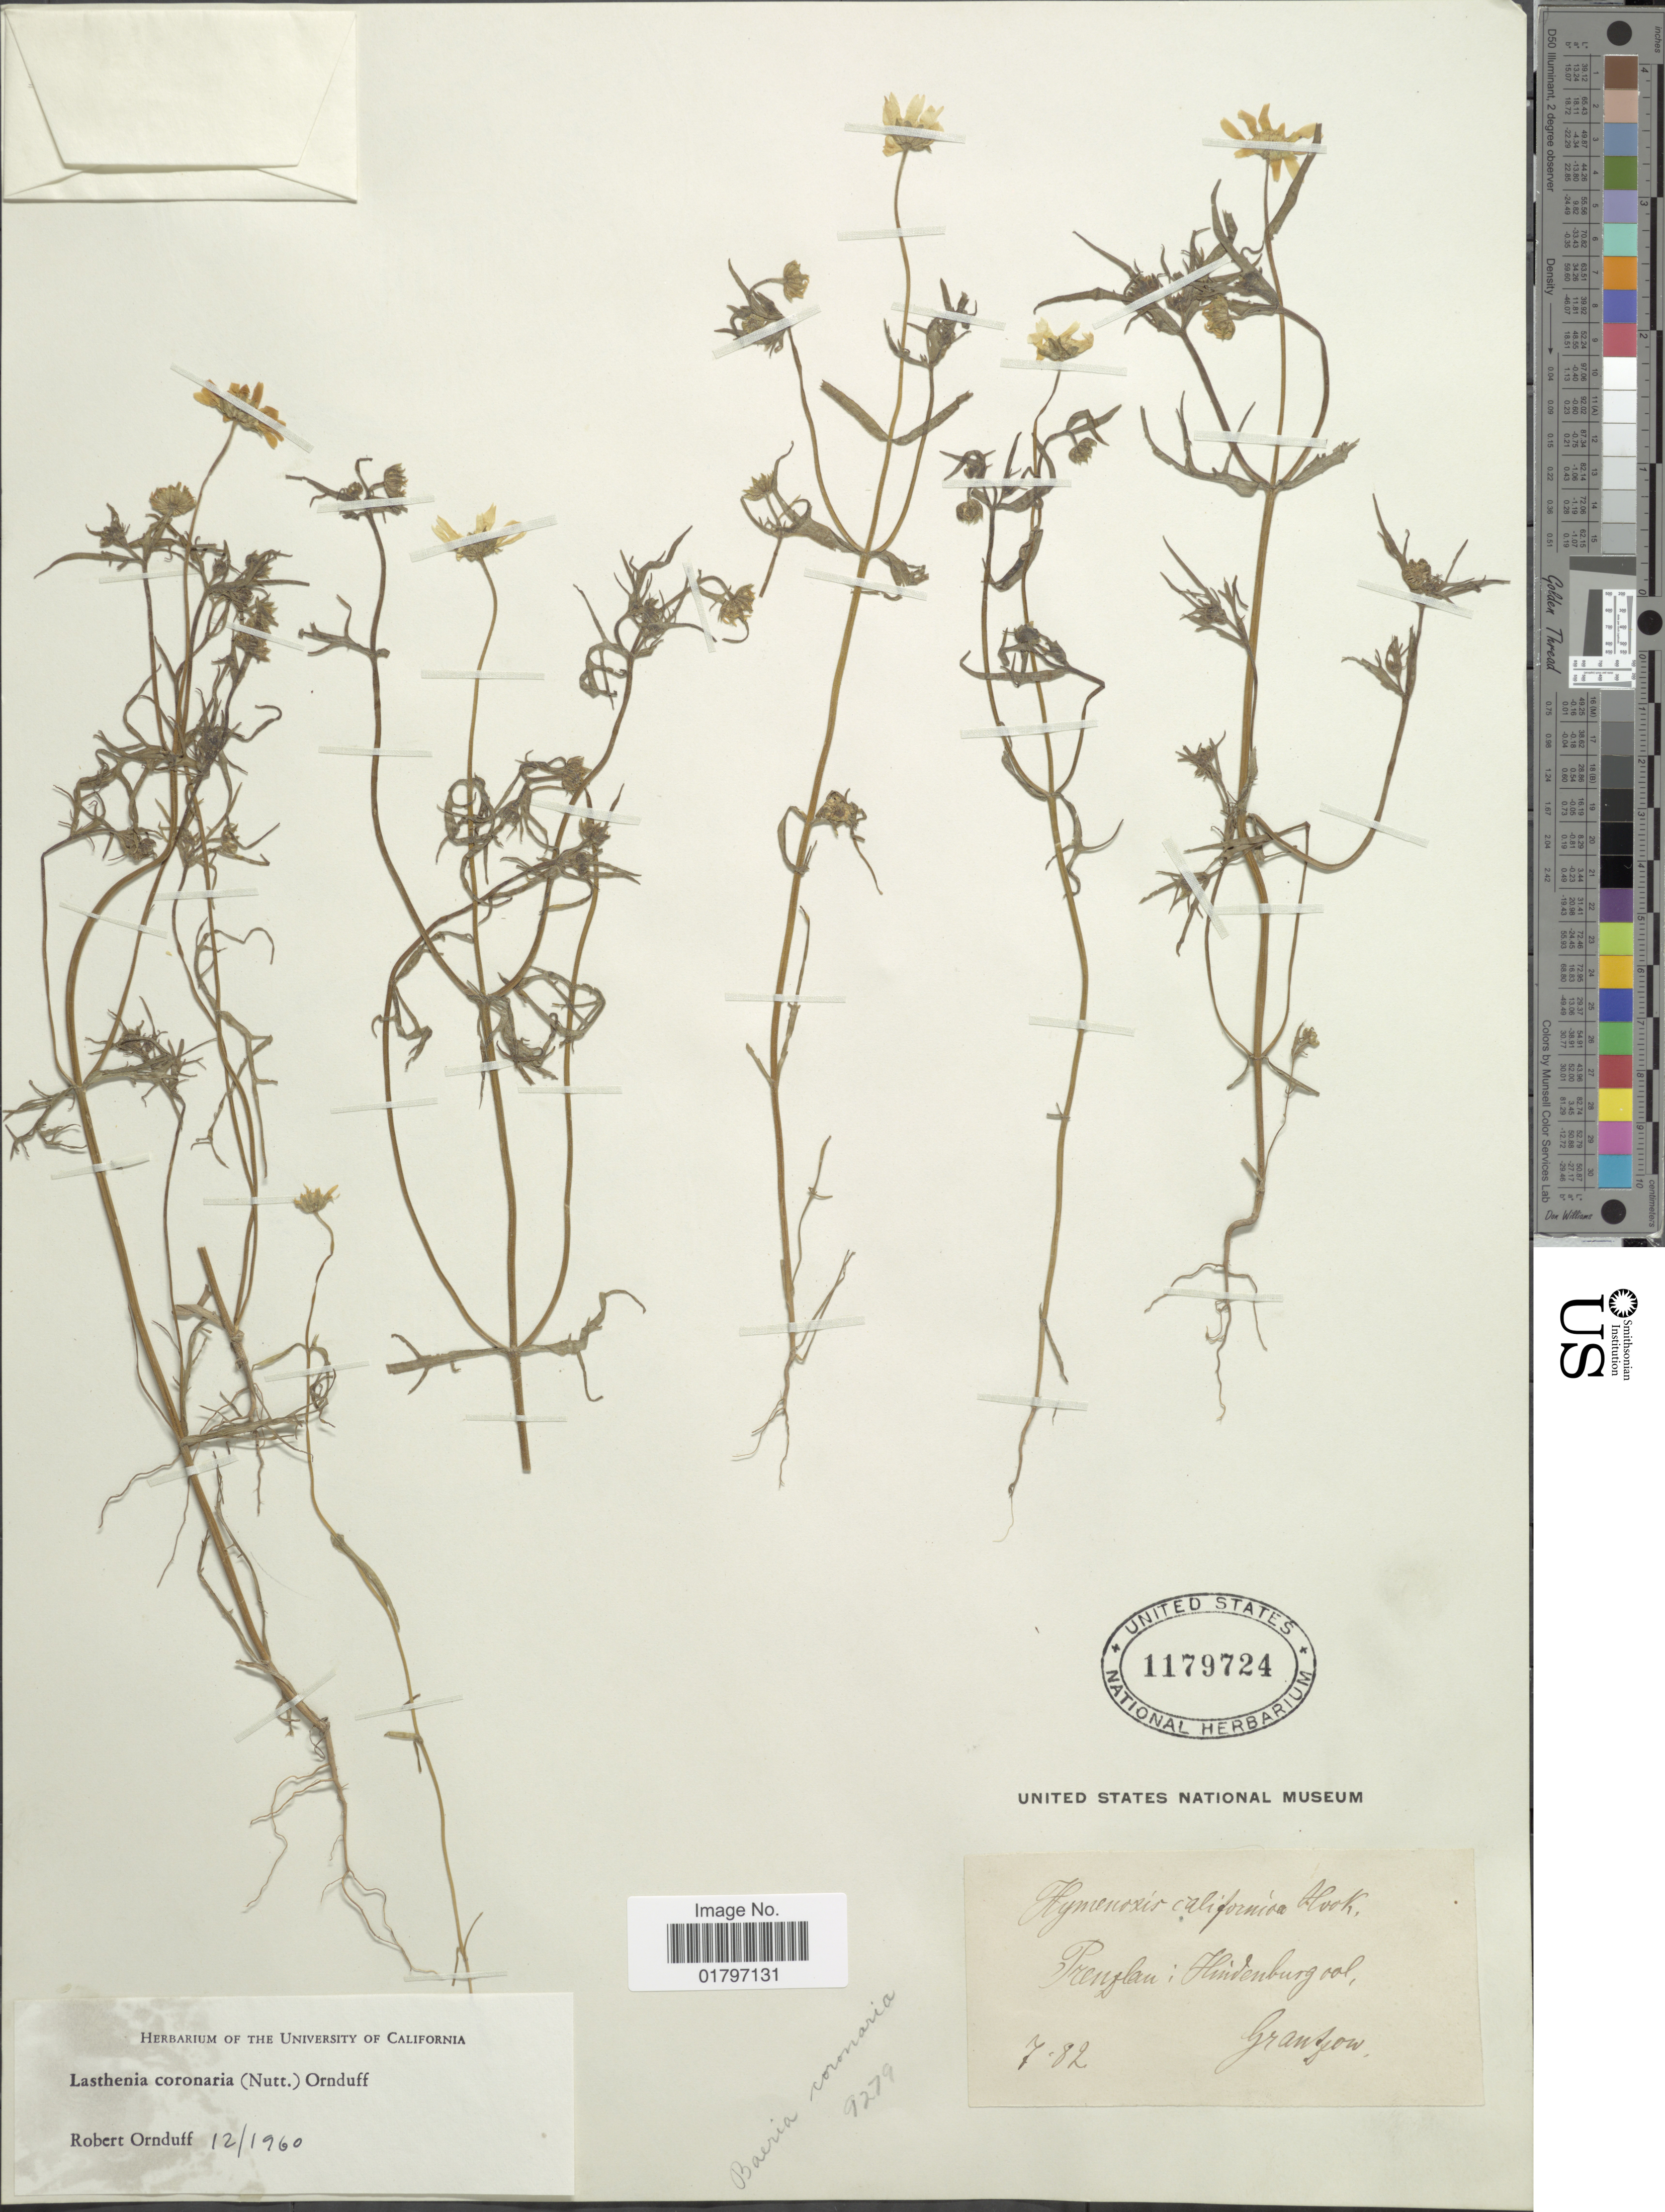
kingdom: Plantae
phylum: Tracheophyta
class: Magnoliopsida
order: Asterales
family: Asteraceae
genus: Lasthenia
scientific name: Lasthenia coronaria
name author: (Nutt.) Ornduff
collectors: Grantzow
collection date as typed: Transcribed d/m/y: /7/82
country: Germany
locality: Prenzlan: Hindenburg vol.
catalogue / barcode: US 1179724